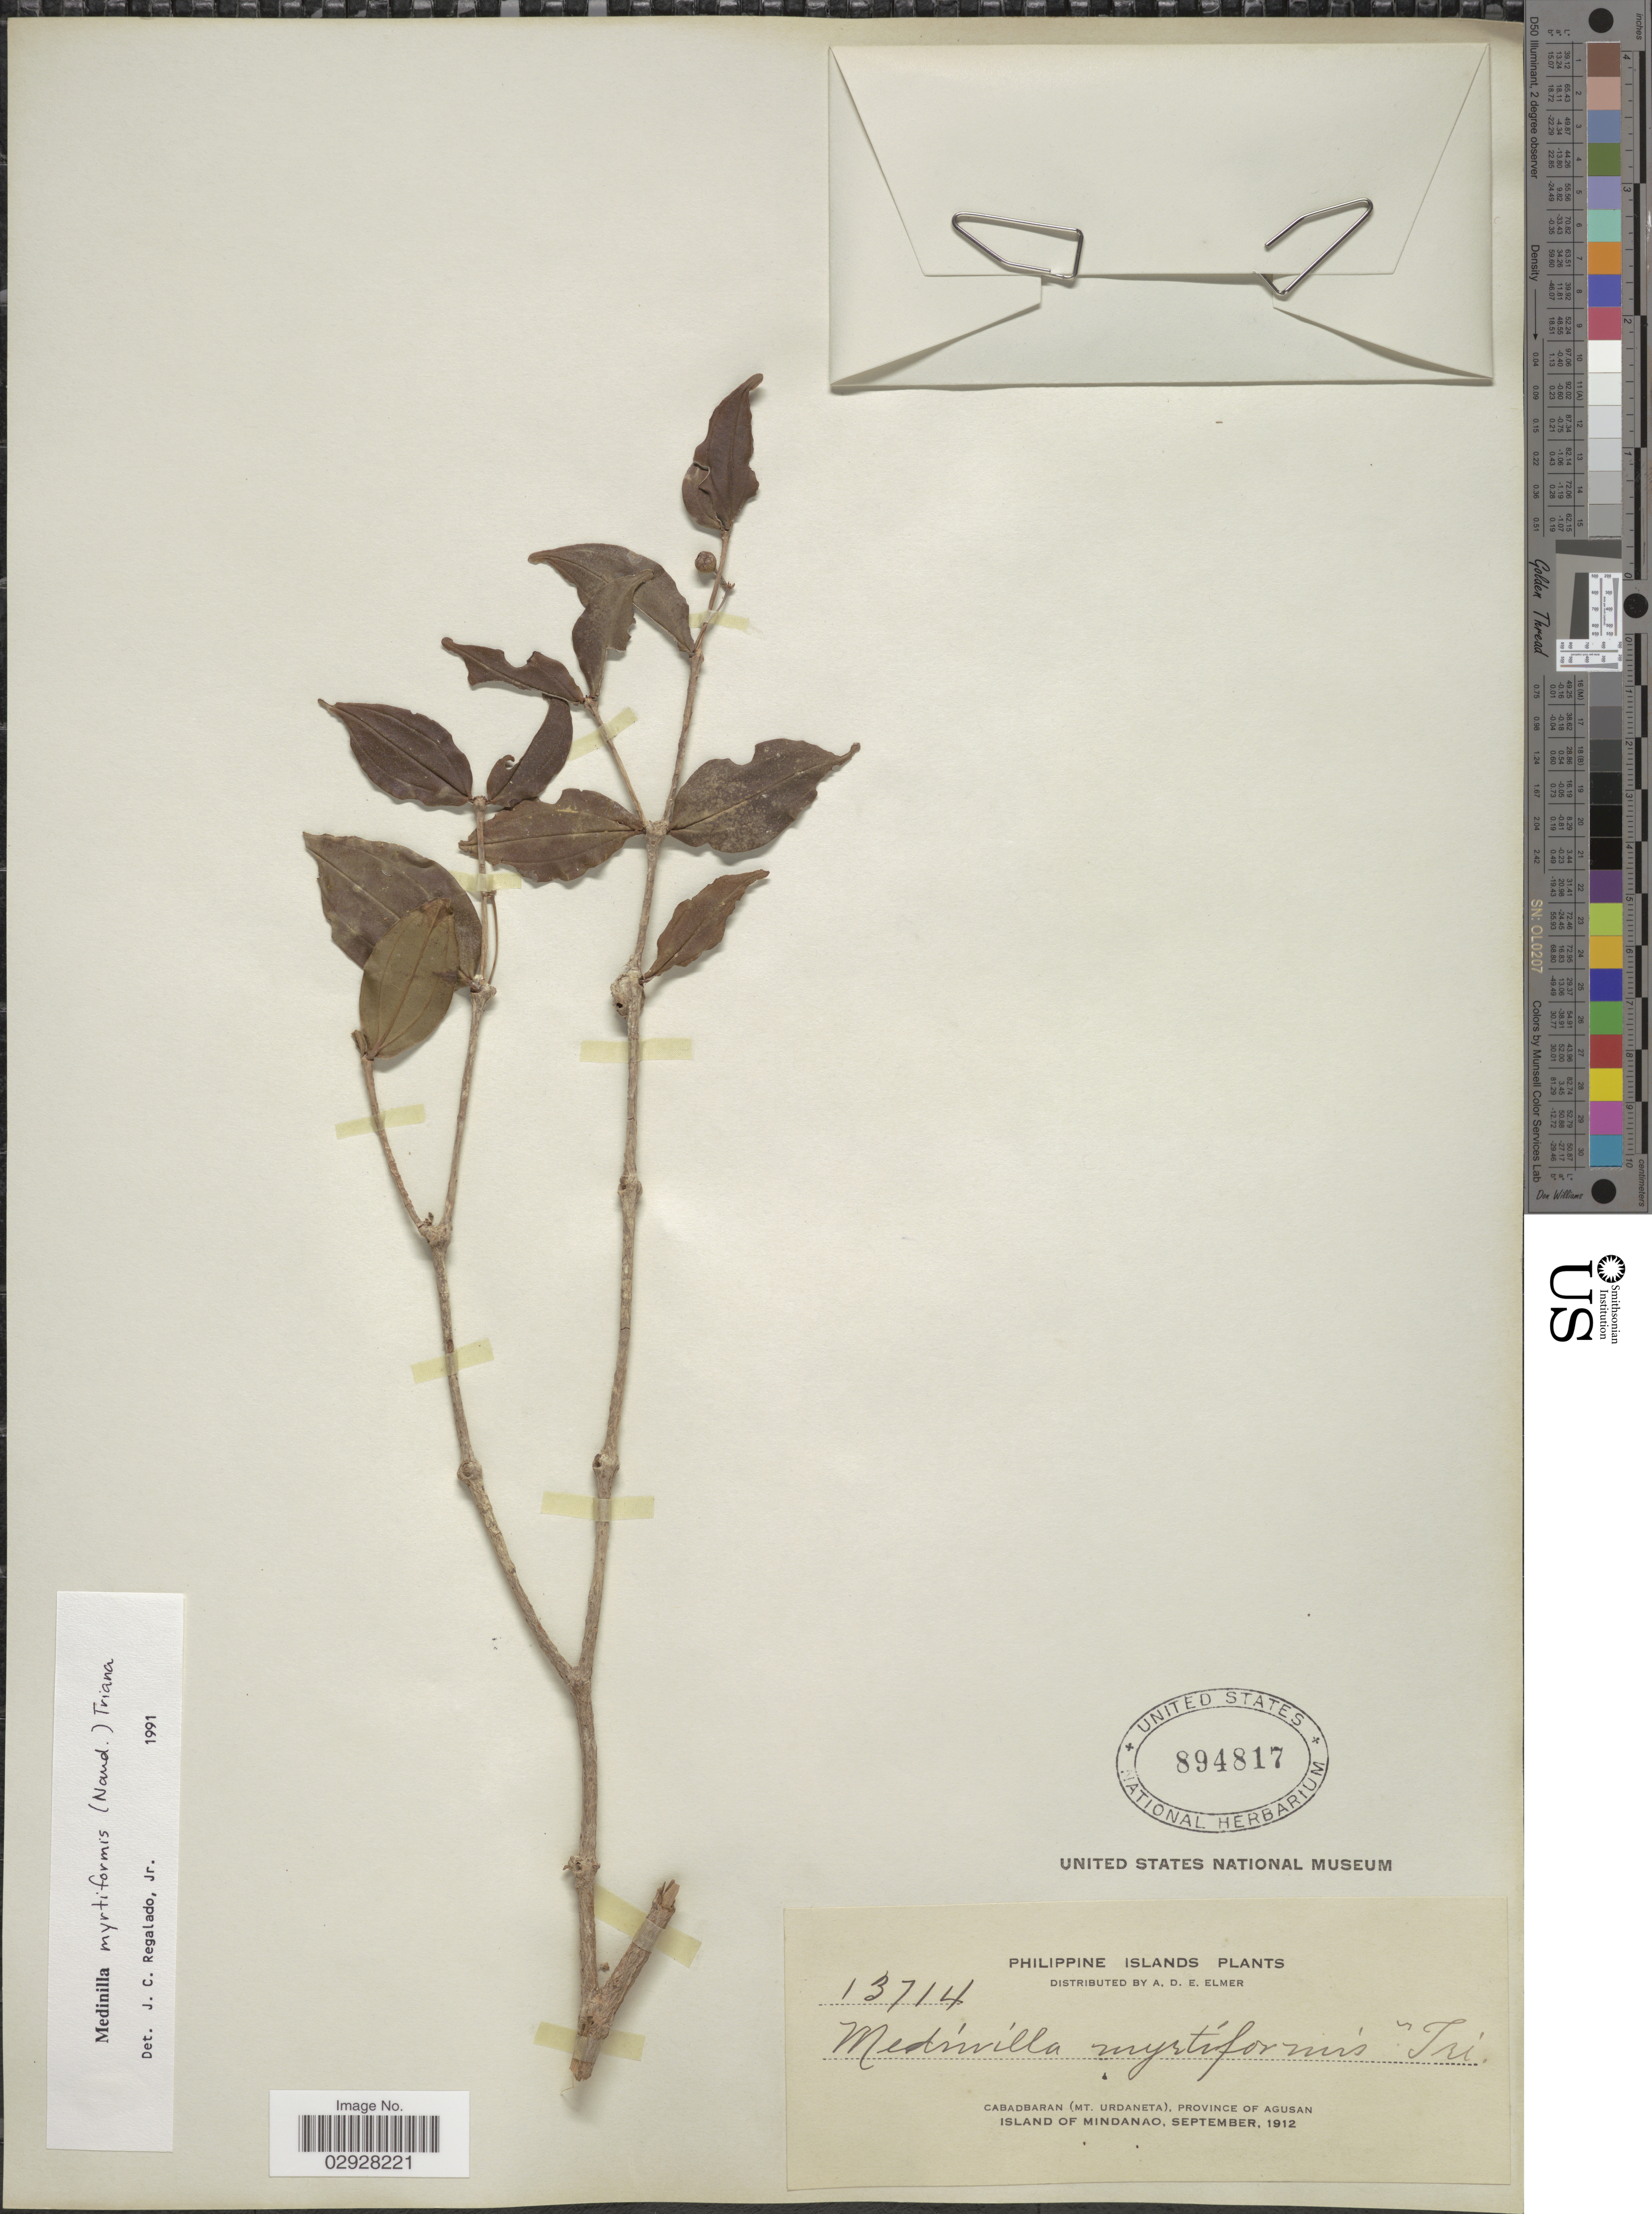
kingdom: Plantae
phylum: Tracheophyta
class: Magnoliopsida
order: Myrtales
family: Melastomataceae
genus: Medinilla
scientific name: Medinilla myrtiformis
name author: (Naudin) Triana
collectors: A. D. E. Elmer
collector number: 13714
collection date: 1912-09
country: Philippines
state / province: Caraga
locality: Cabadbaran (Mt. Urdaneta), Province of Agusan, Island of Mindanao.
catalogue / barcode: US 894817